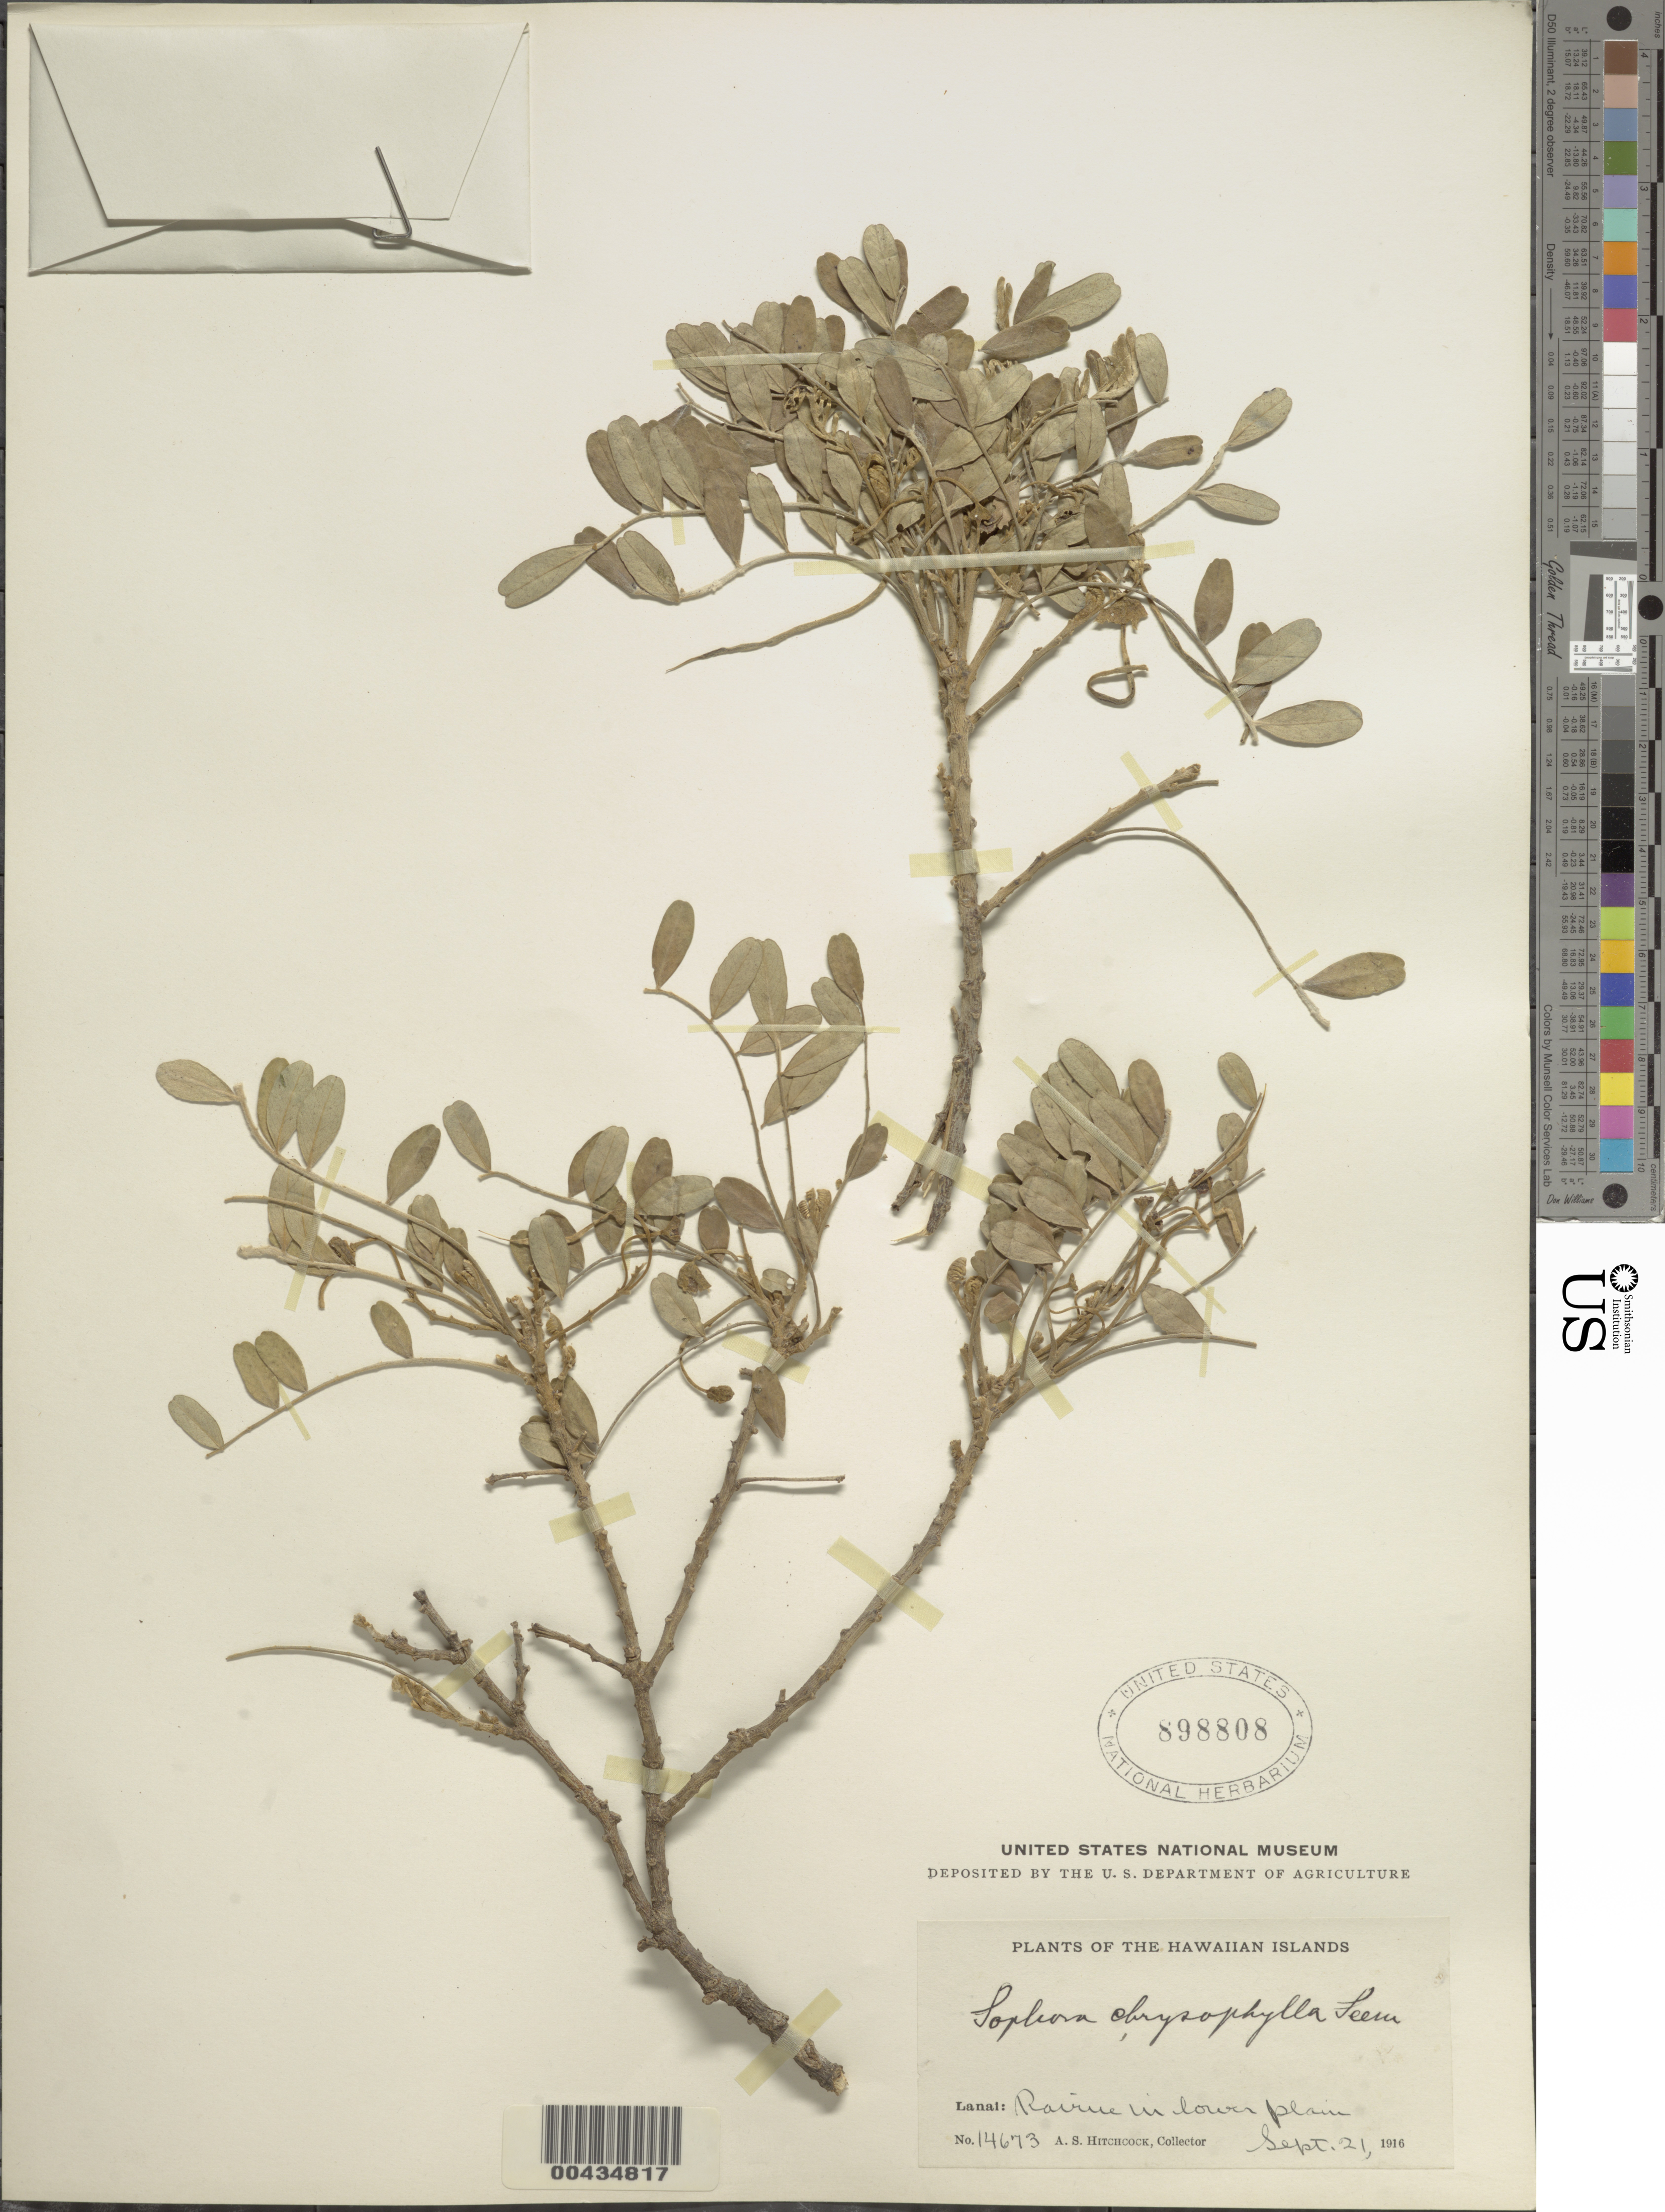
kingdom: Plantae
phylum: Tracheophyta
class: Magnoliopsida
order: Fabales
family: Fabaceae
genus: Sophora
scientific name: Sophora chrysophylla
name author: (Salisb.) Seem.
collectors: A. S. Hitchcock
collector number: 14673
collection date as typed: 21 Sep 1916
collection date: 1916-09-21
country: United States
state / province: Hawaii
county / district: Maui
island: Lana'i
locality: Ravine in lower plain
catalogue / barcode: US 898808